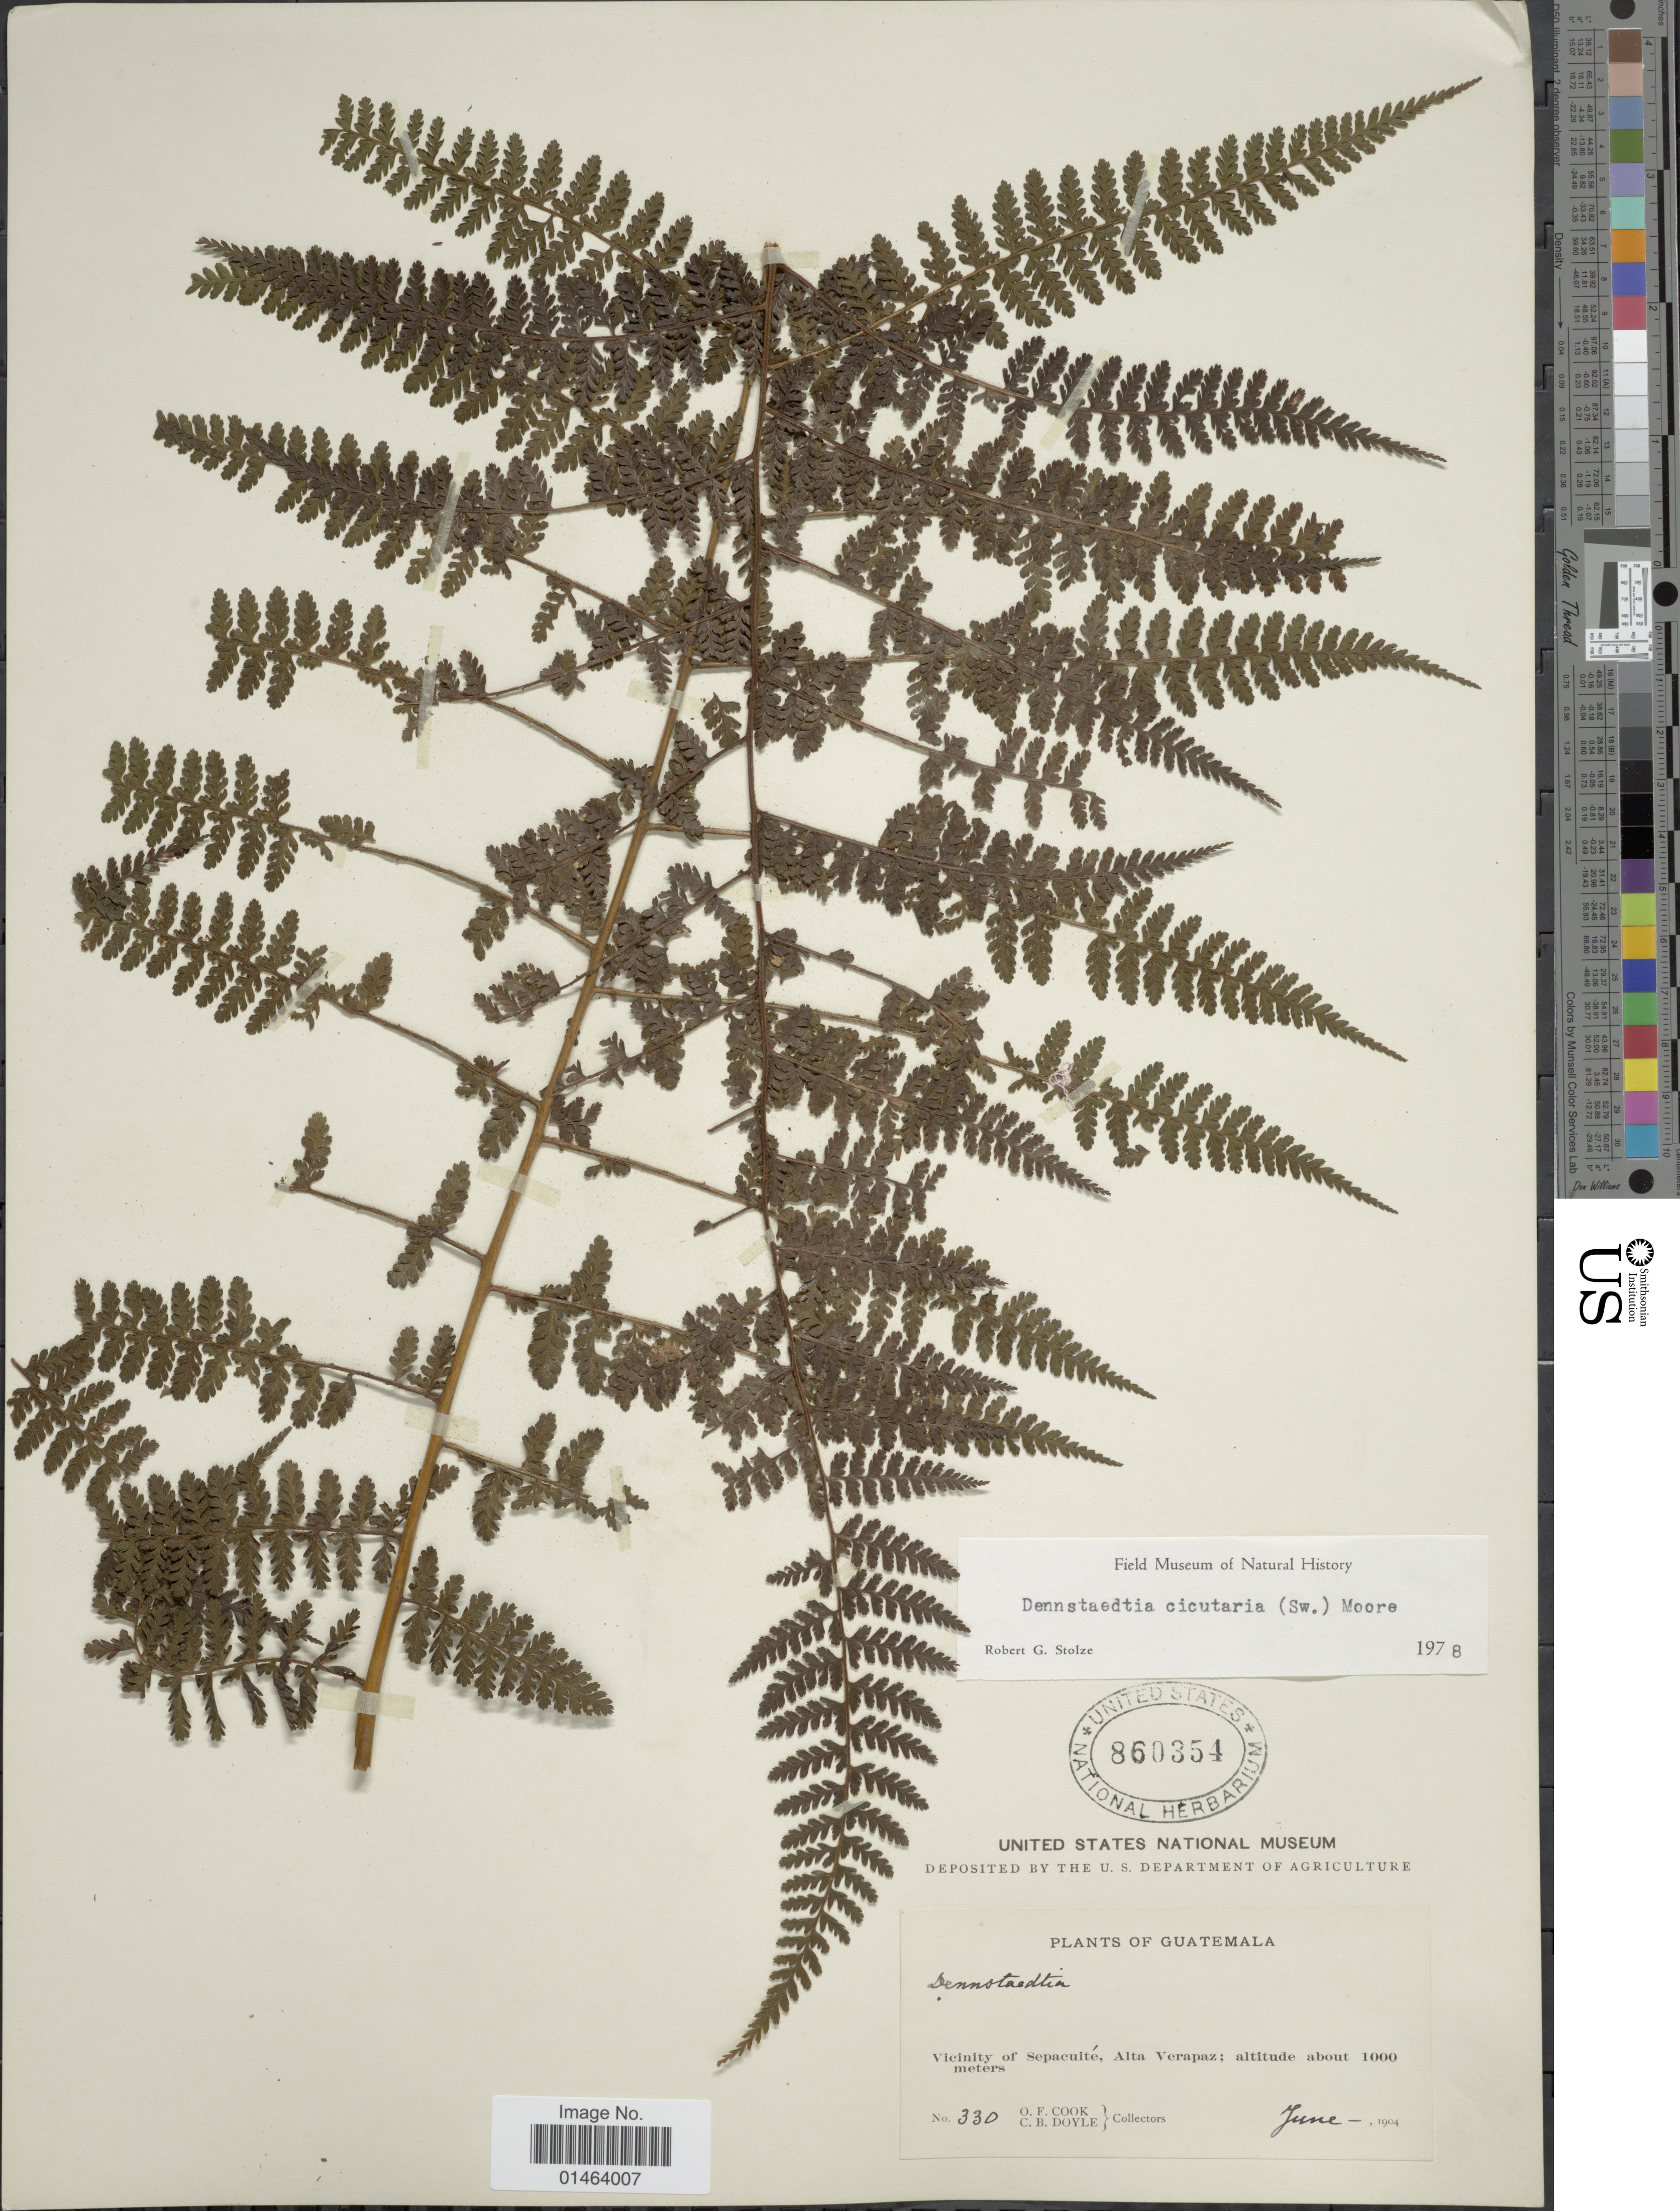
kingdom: Plantae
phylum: Tracheophyta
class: Polypodiopsida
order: Polypodiales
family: Dennstaedtiaceae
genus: Dennstaedtia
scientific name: Dennstaedtia cicutaria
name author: (Sw.) T. Moore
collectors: O. F. Cook & C. Doyle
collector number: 330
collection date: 1904-06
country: Guatemala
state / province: Alta Verapaz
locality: Guatemala, vicinity of Sepacuite, Alta Verapaz.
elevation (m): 1000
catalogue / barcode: US 860354